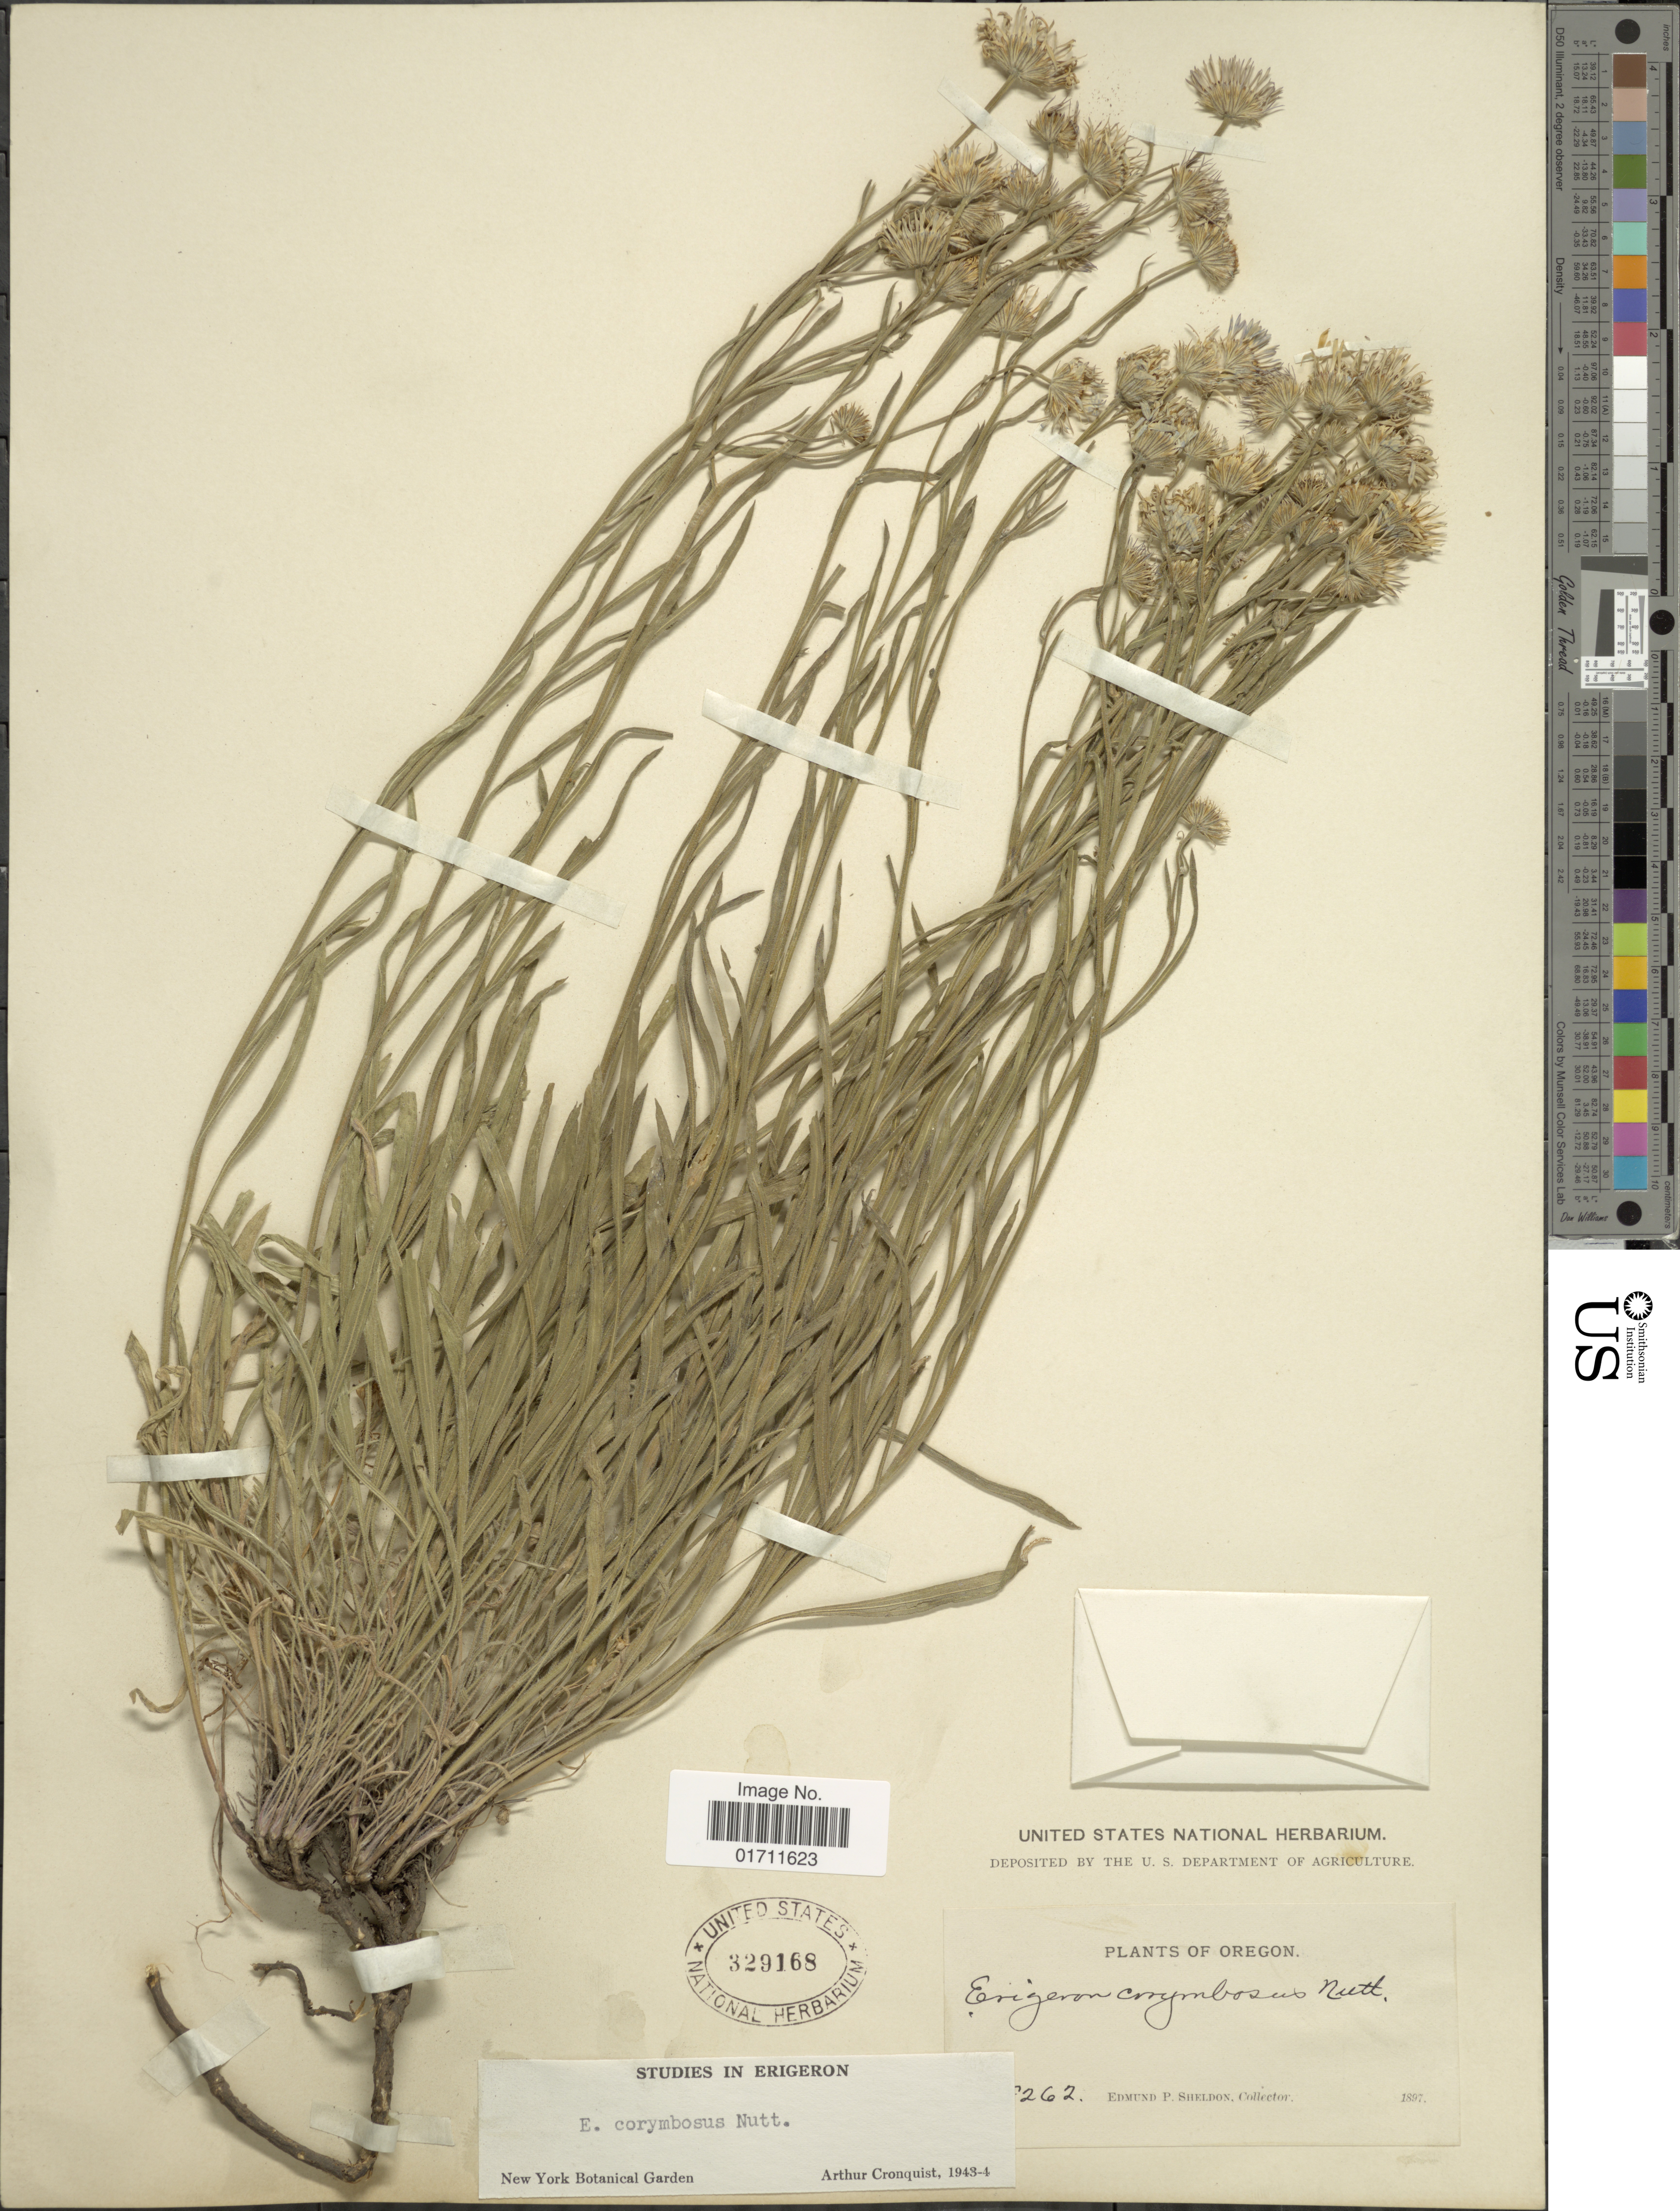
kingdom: Plantae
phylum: Tracheophyta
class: Magnoliopsida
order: Asterales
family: Asteraceae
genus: Erigeron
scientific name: Erigeron corymbosus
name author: Nutt.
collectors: E. P. Sheldon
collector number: !262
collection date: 1897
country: United States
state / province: Oregon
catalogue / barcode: US 329168